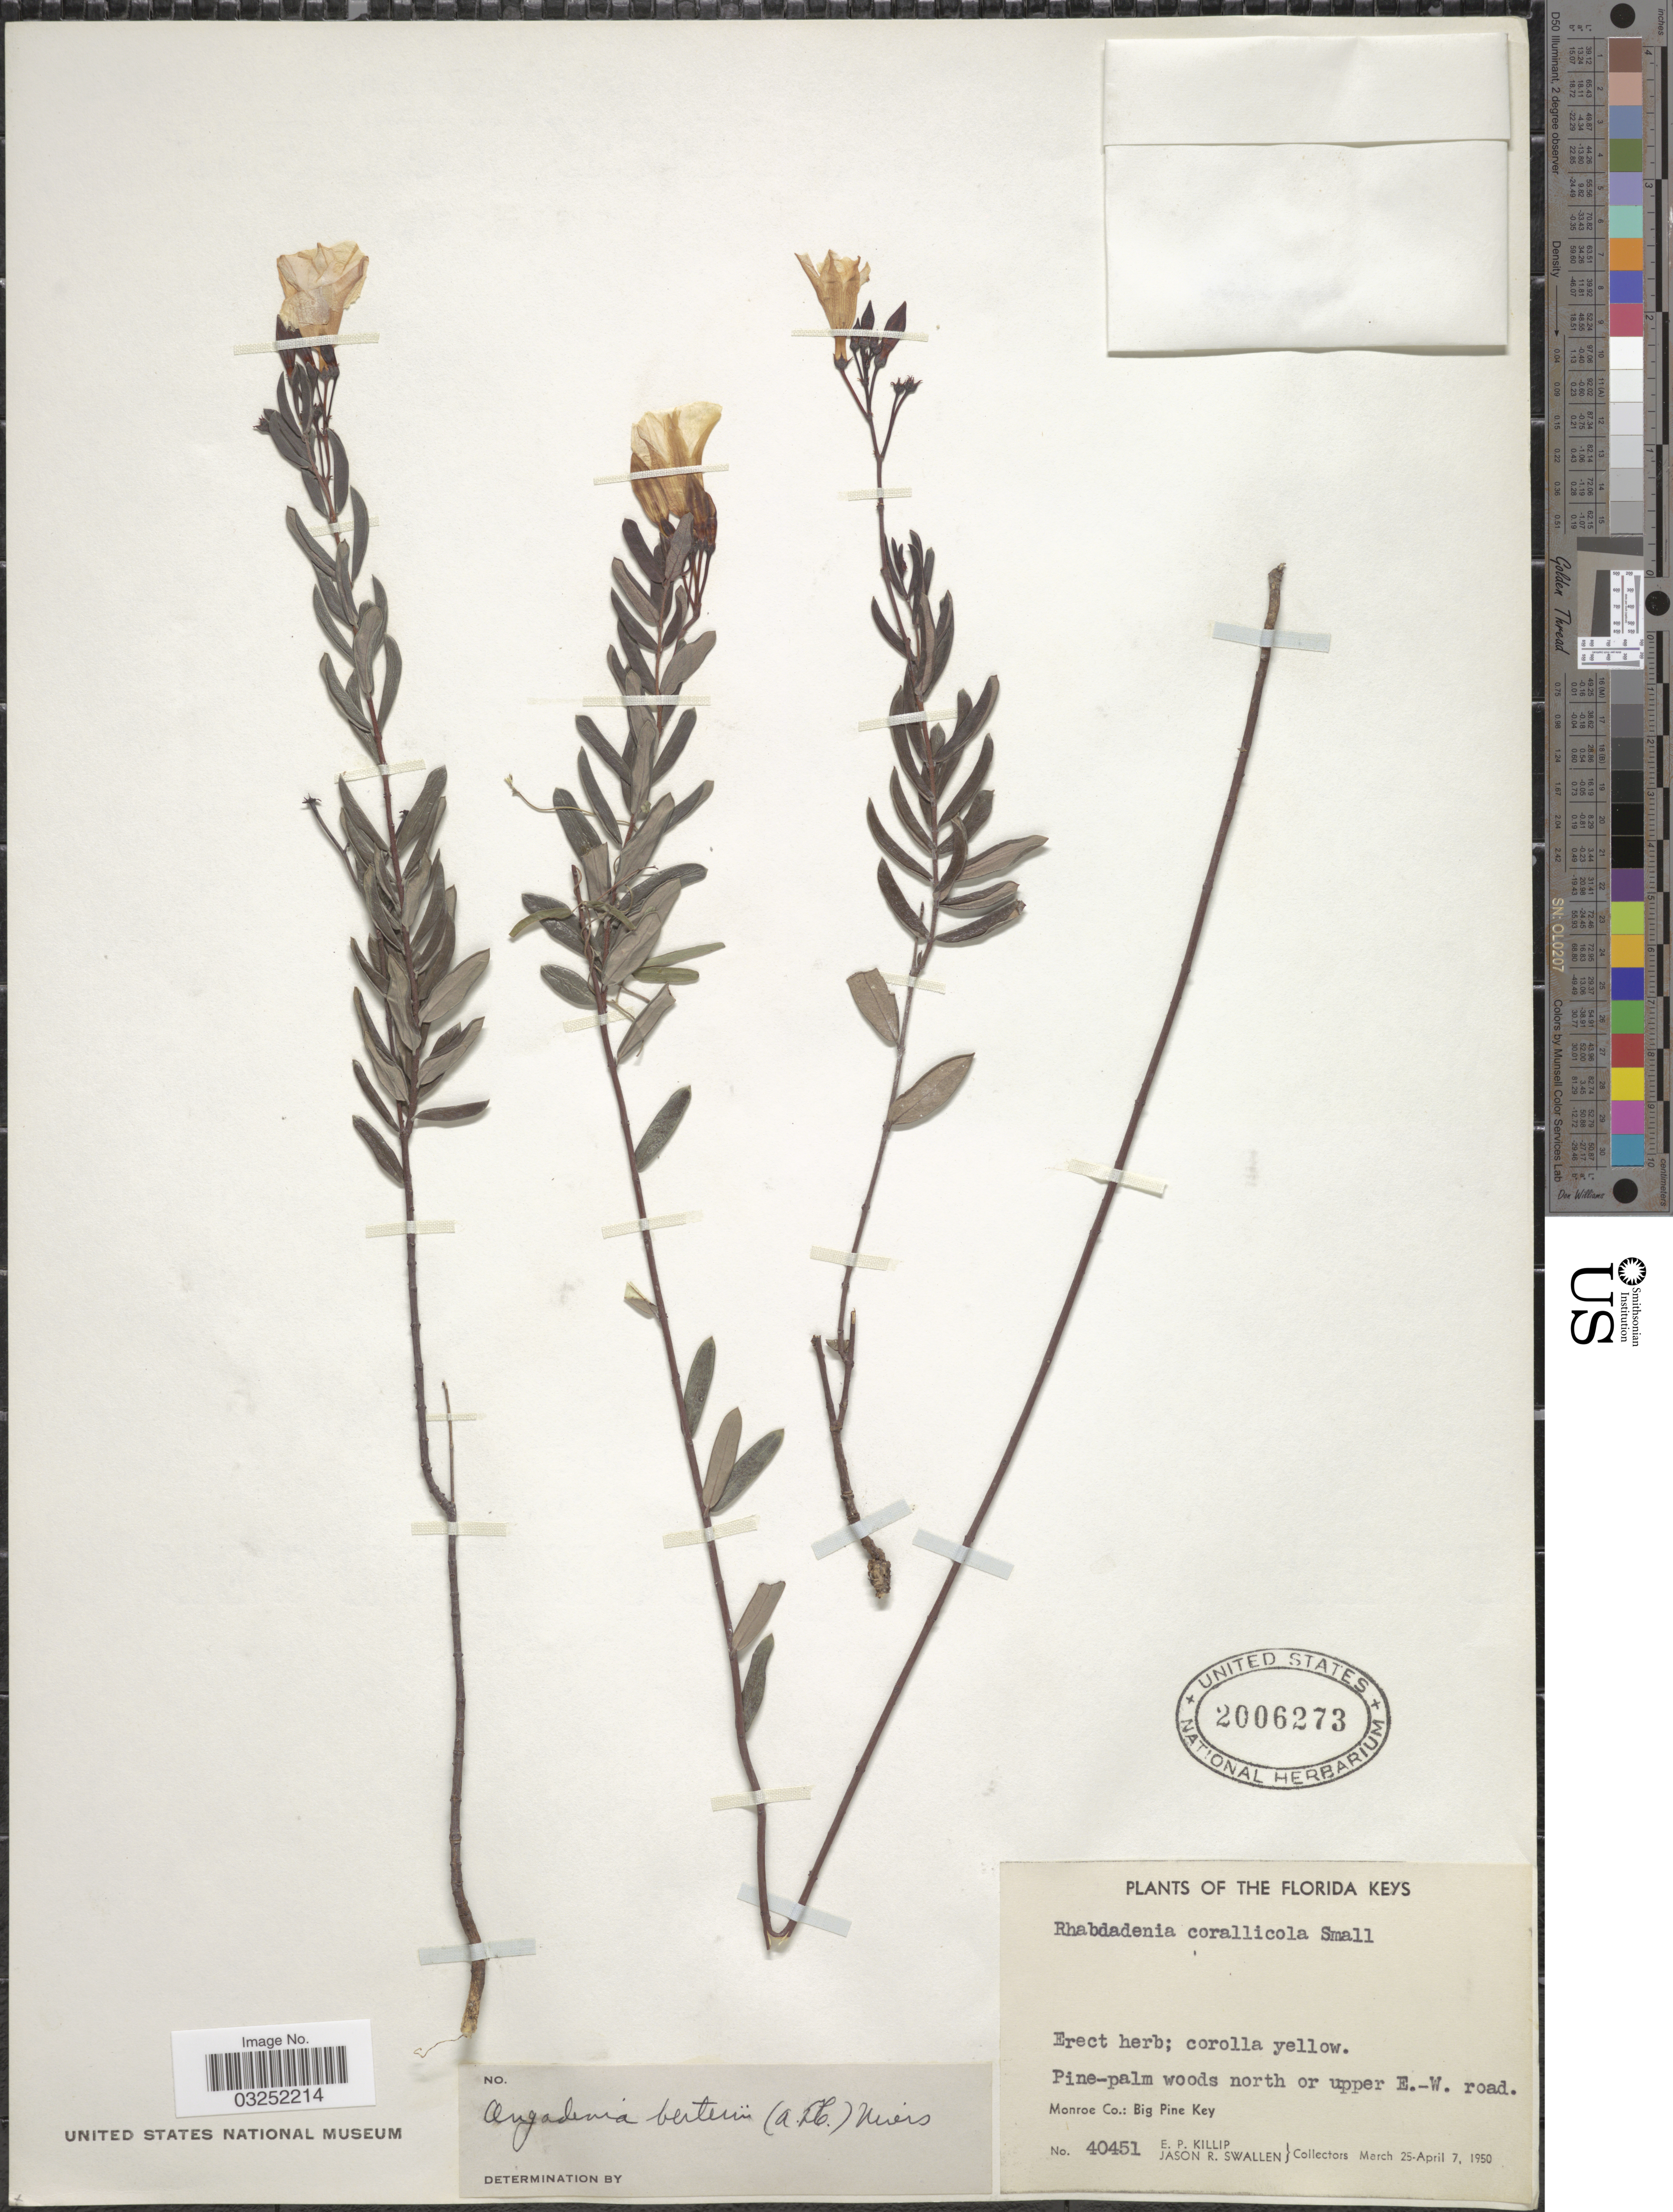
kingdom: Plantae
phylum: Tracheophyta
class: Magnoliopsida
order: Gentianales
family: Apocynaceae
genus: Angadenia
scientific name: Angadenia berteroi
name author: (A. DC.) Miers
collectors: E. P. Killip & J. R. Swallen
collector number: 40451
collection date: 1950-03-25/1950-04-07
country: United States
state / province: Florida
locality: The Florida Keys, Pine-palm woods north or upper E.-W road. Monroe Co.: Big Pine Key.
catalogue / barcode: US 2006273